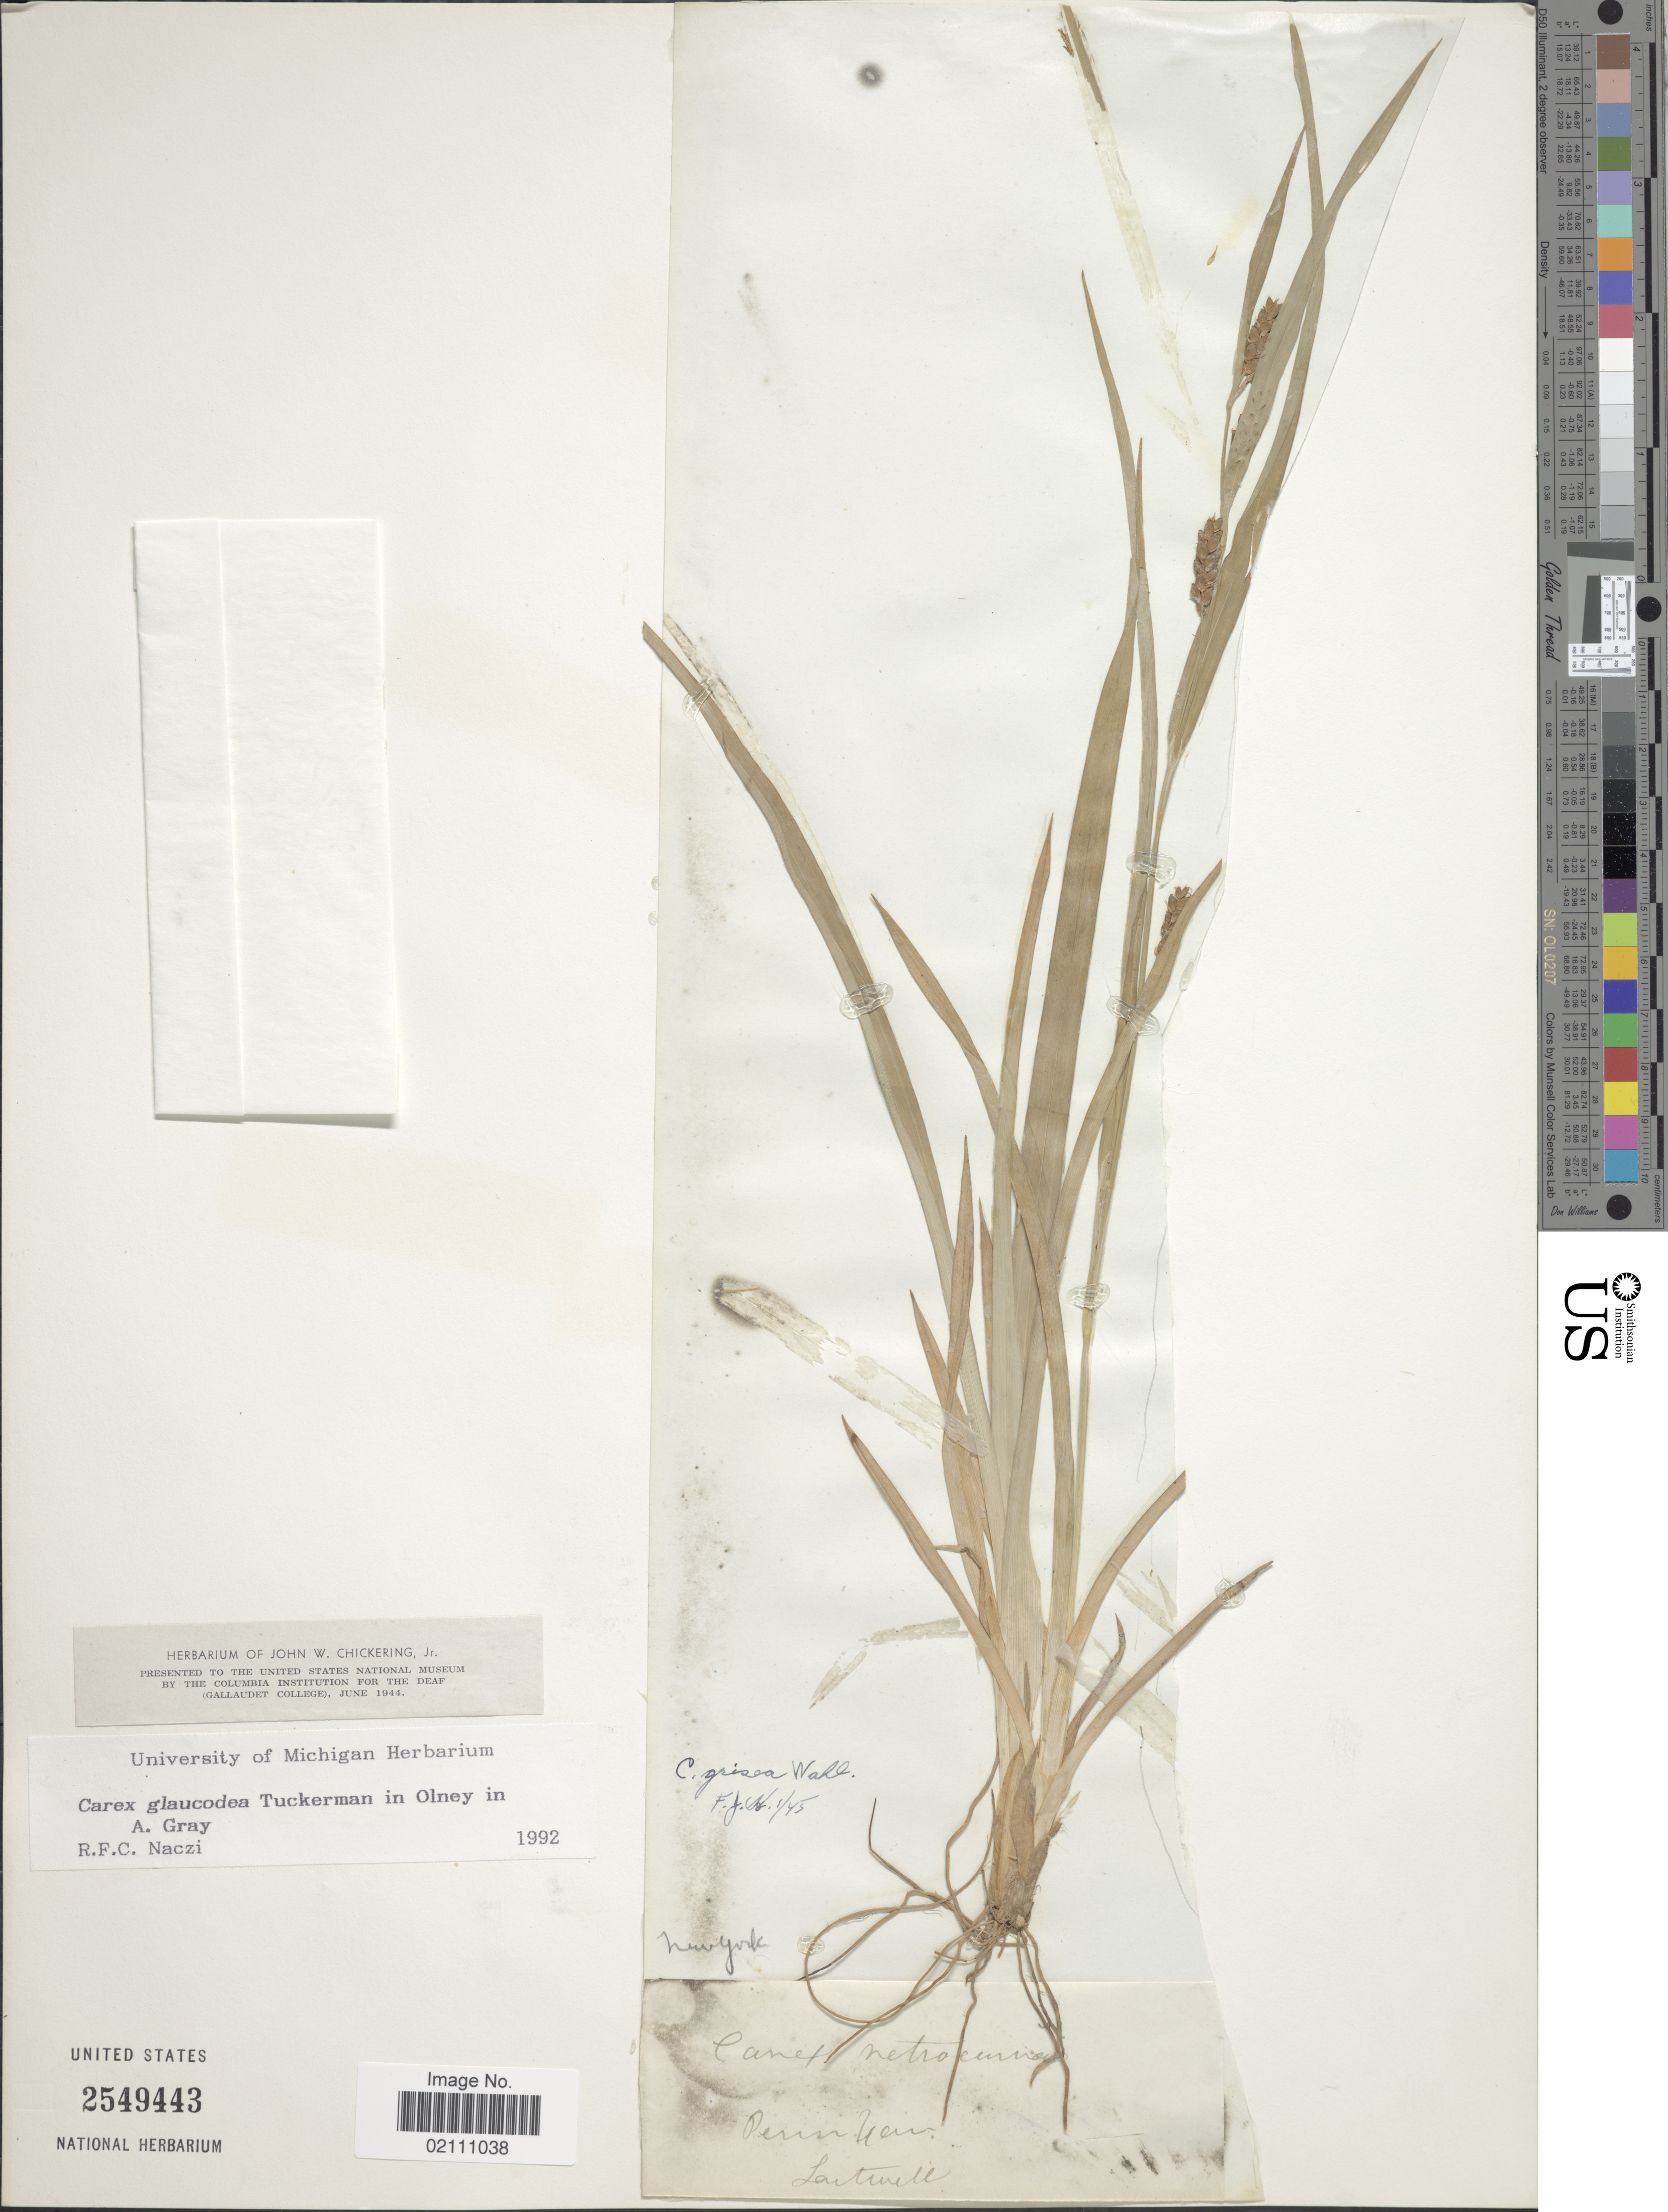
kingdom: Plantae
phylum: Tracheophyta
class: Liliopsida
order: Poales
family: Cyperaceae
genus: Carex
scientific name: Carex glaucodea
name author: Tuck. ex Olney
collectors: Sartwell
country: United States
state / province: New York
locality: Penn Yan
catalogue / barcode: US 2549443